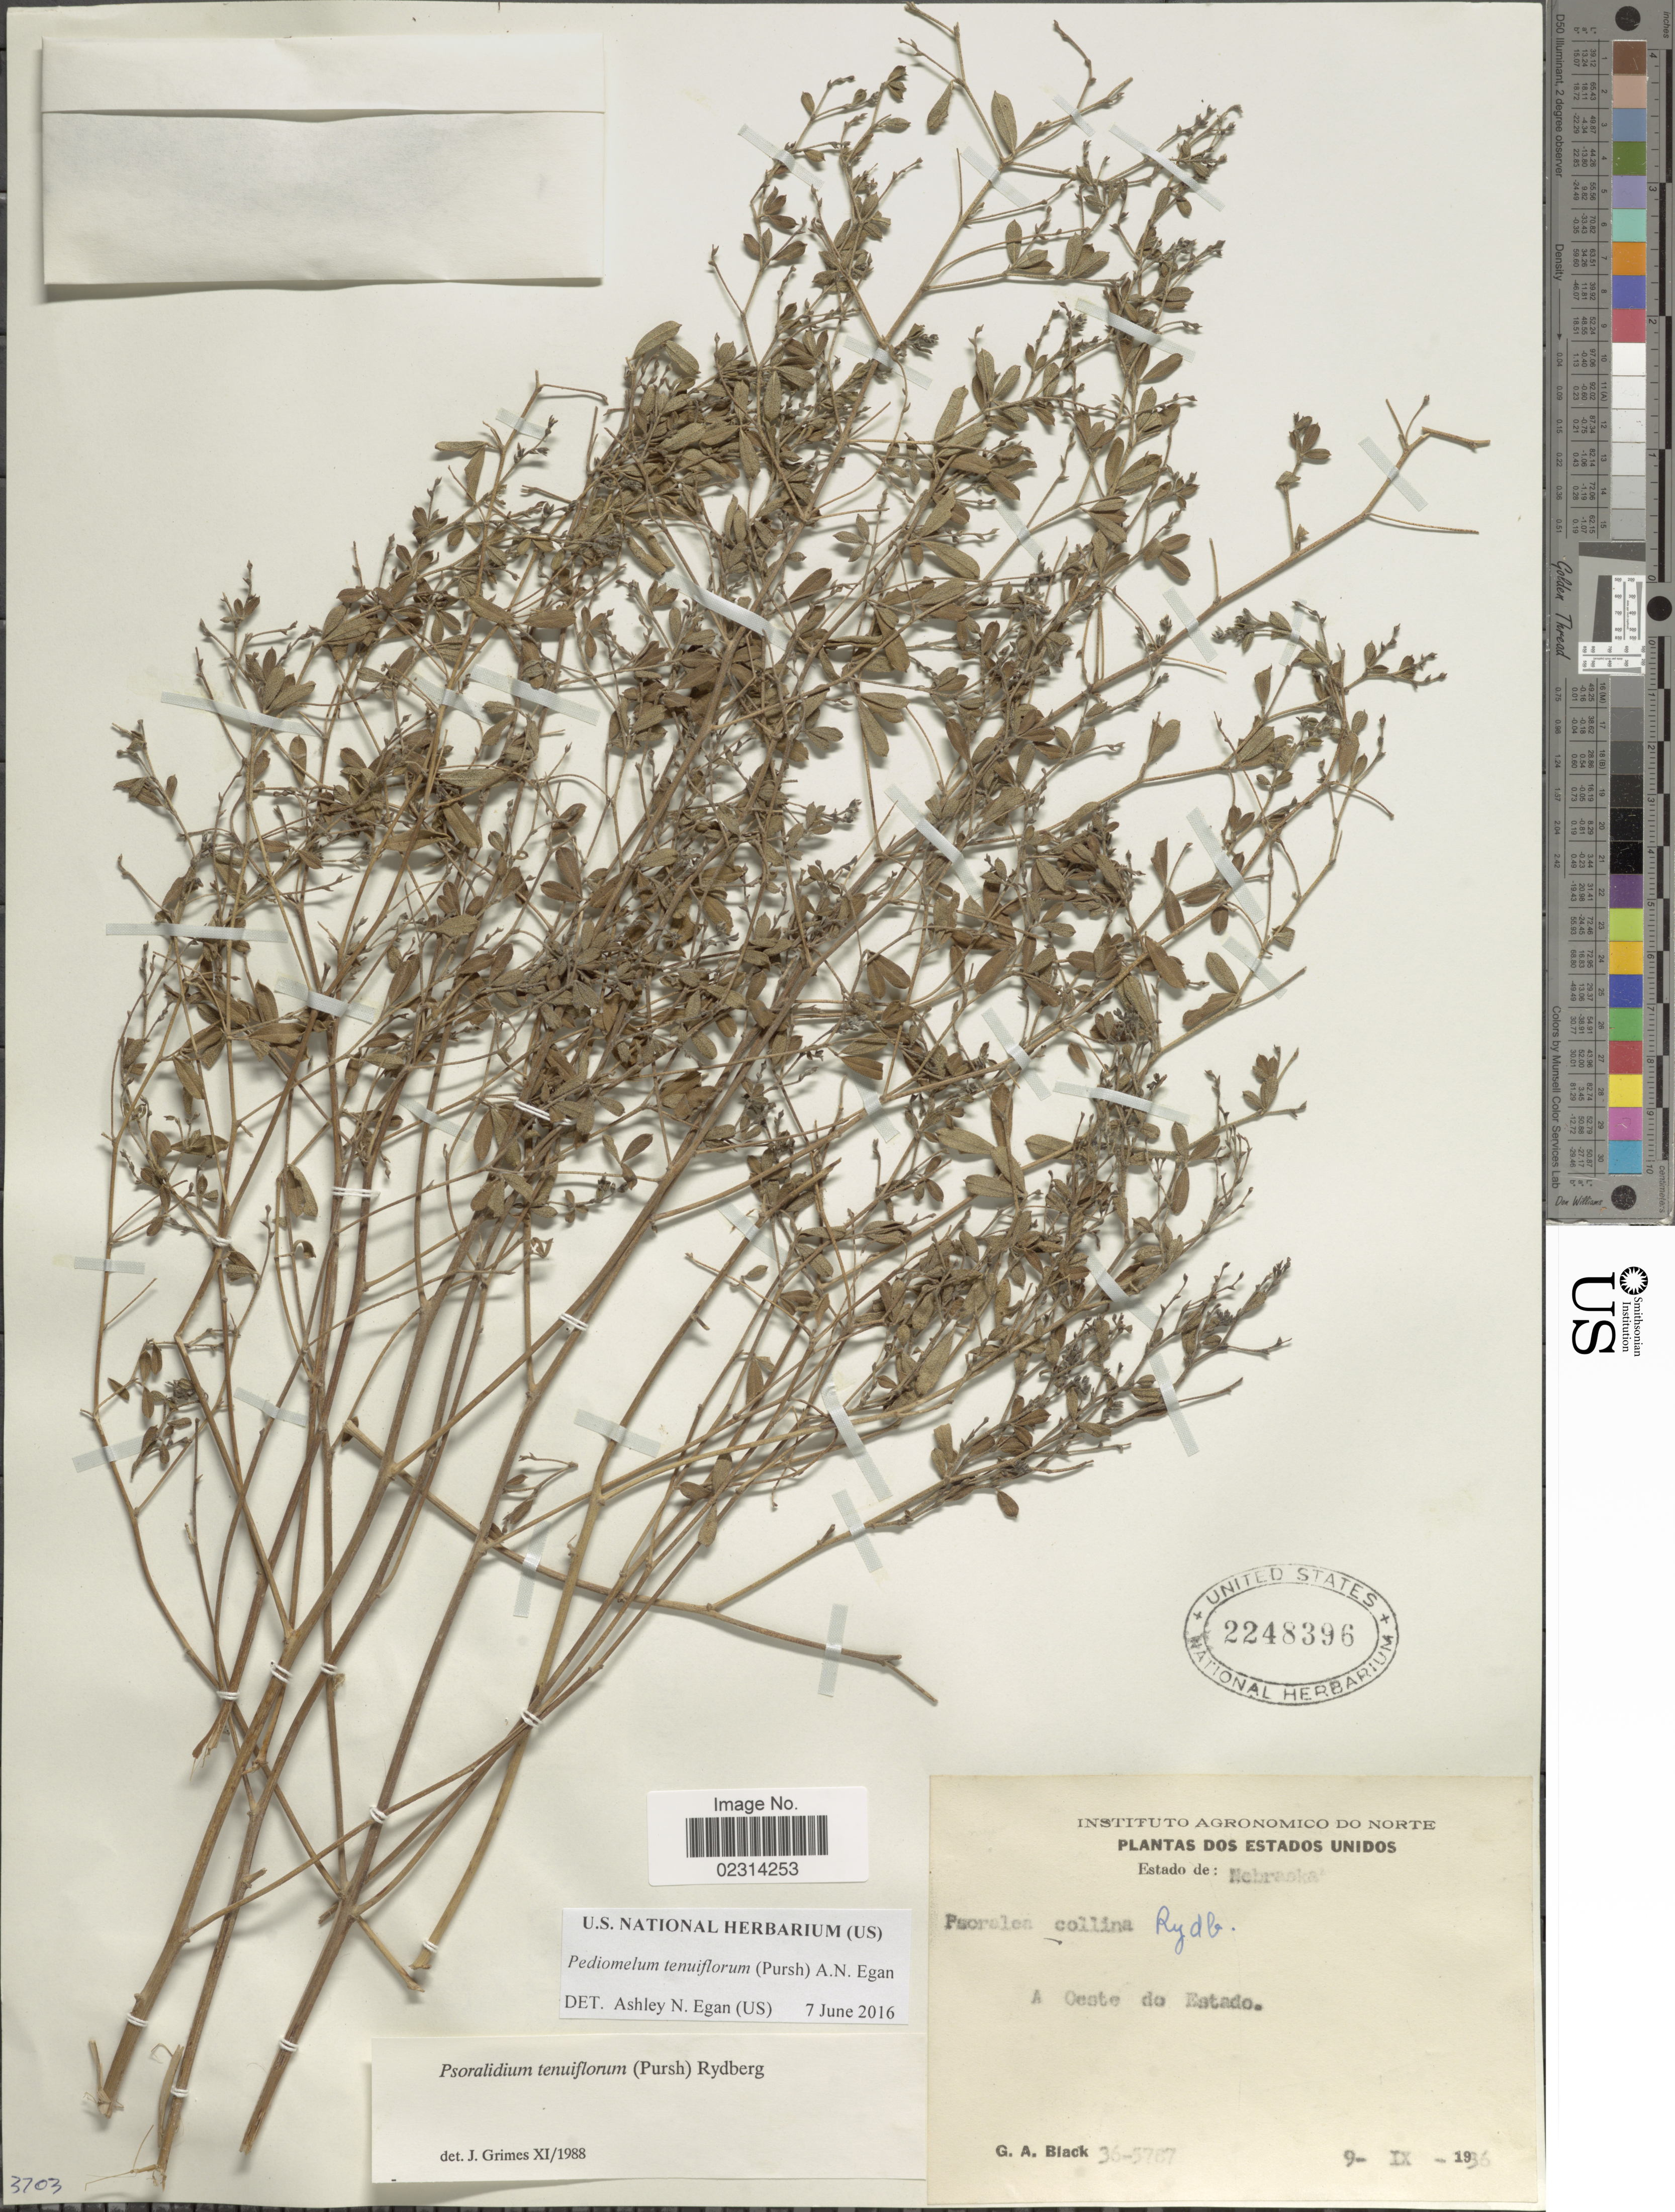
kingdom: Plantae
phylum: Tracheophyta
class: Magnoliopsida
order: Fabales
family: Fabaceae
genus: Psoralidium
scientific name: Psoralidium tenuiflorum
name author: (Pursh) Rydb.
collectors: G. A. Black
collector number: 36-5767*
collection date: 1936-09-09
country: United States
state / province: Nebraska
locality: Estados Unidos. A Oeste do Estado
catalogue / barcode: US 2248396